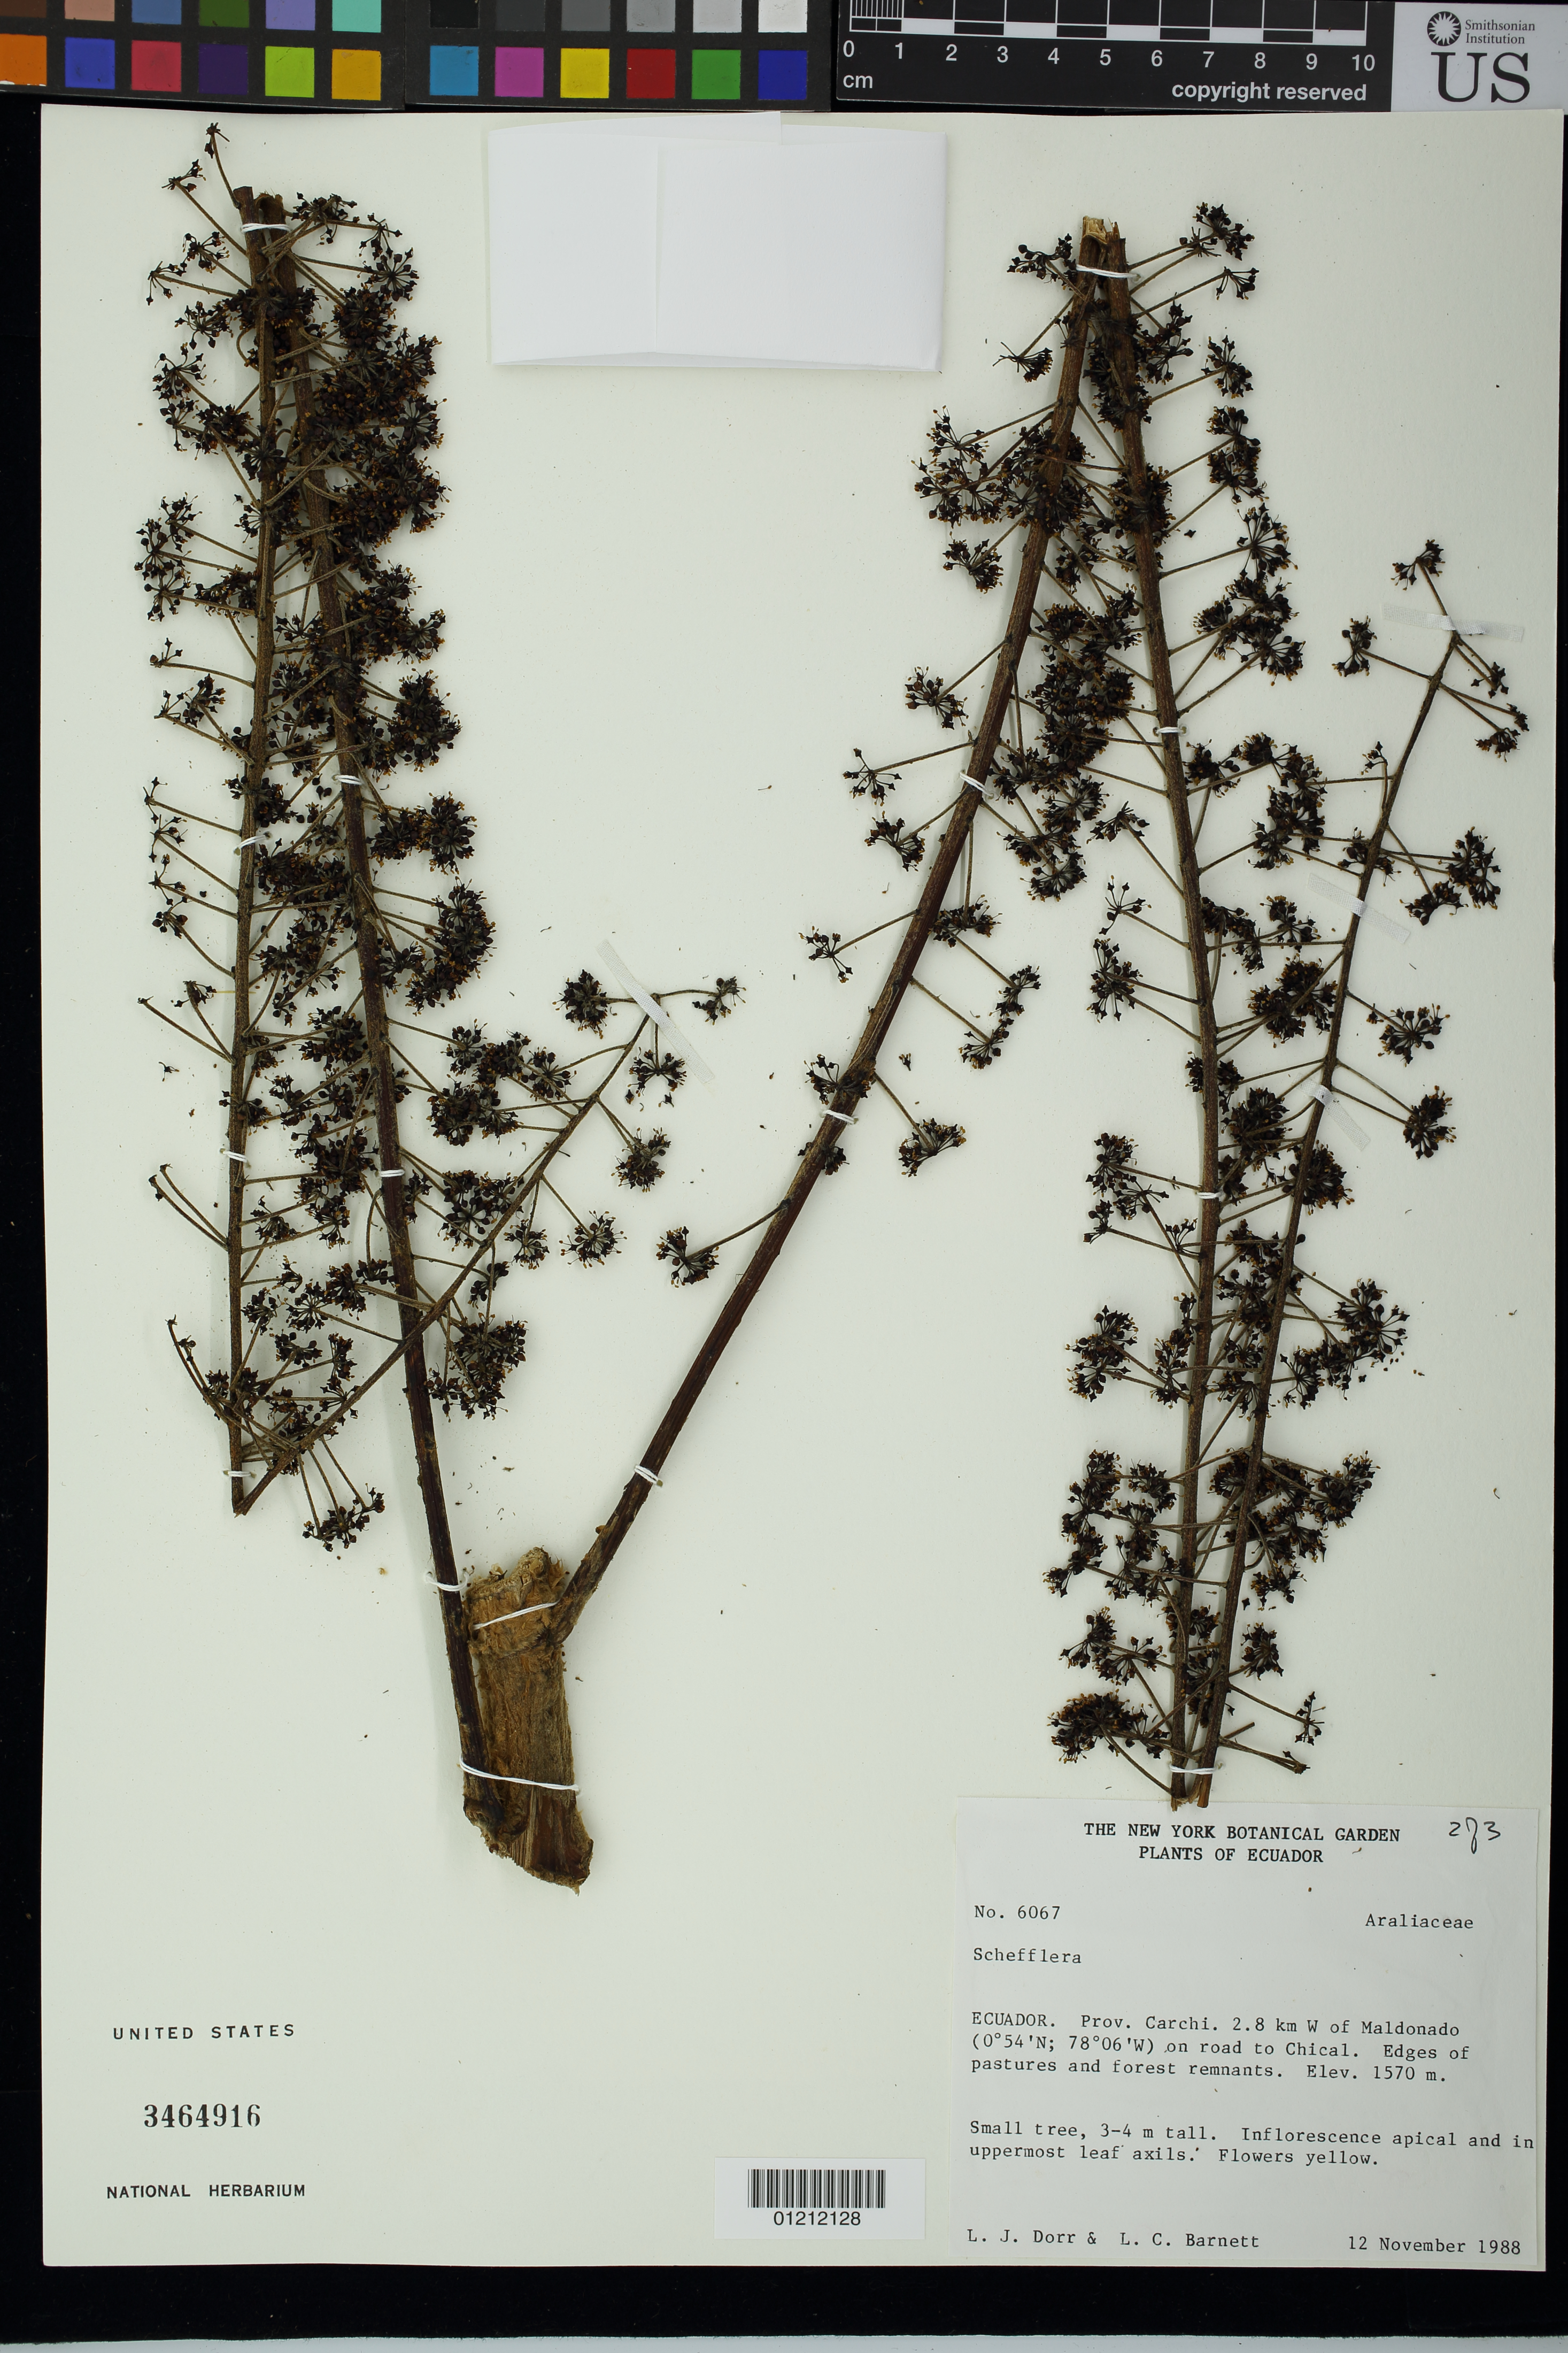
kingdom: Plantae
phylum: Tracheophyta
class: Magnoliopsida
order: Apiales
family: Araliaceae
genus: Schefflera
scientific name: Schefflera sp.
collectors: L. C. Barnett & L. J. Dorr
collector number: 6067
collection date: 1988-11-12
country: Ecuador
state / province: Carchi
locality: Prov. Carchi. 2.8 km W of Maldonado on road to Chical. edges of pastures and forest remnants.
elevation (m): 1570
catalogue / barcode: US 3464916